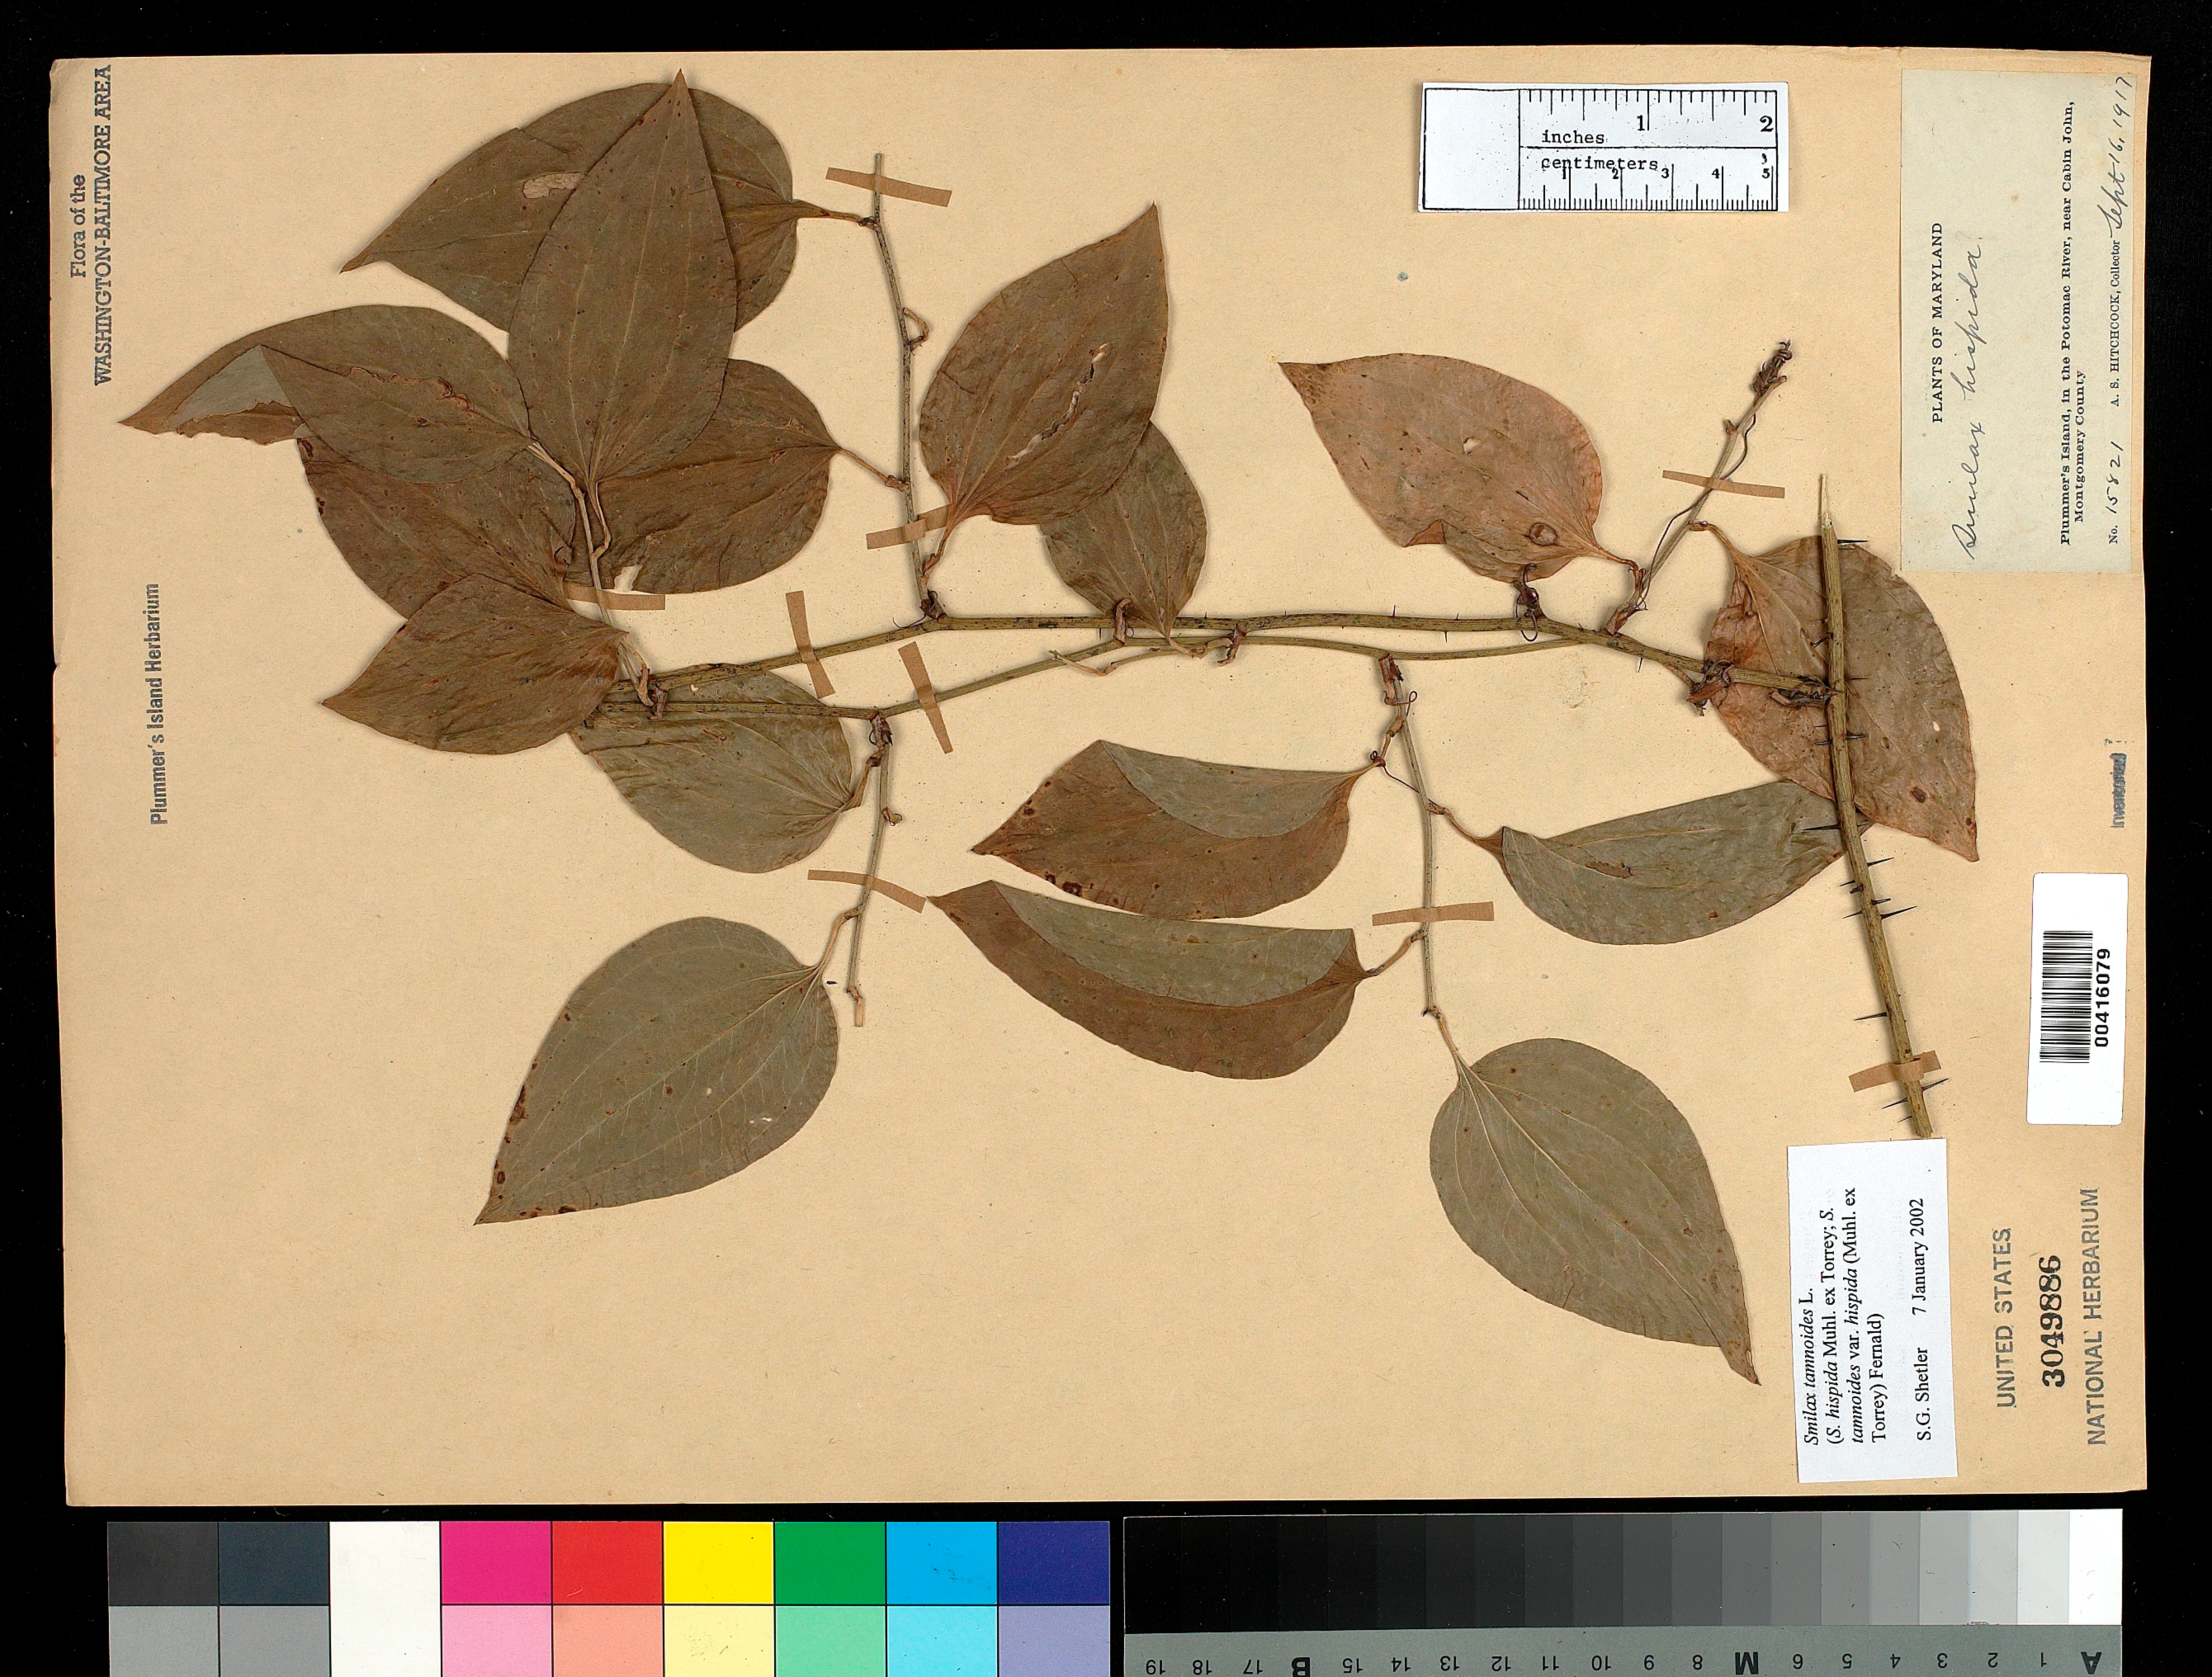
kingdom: Plantae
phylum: Tracheophyta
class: Liliopsida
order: Liliales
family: Smilacaceae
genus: Smilax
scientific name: Smilax hispida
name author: Raf.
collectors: A. S. Hitchcock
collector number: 15821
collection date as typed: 16 Sep 1917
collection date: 1917-09-16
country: United States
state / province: Maryland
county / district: Montgomery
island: Plummers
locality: Plummer's Island C. & O. Canal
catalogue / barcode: US 3049886